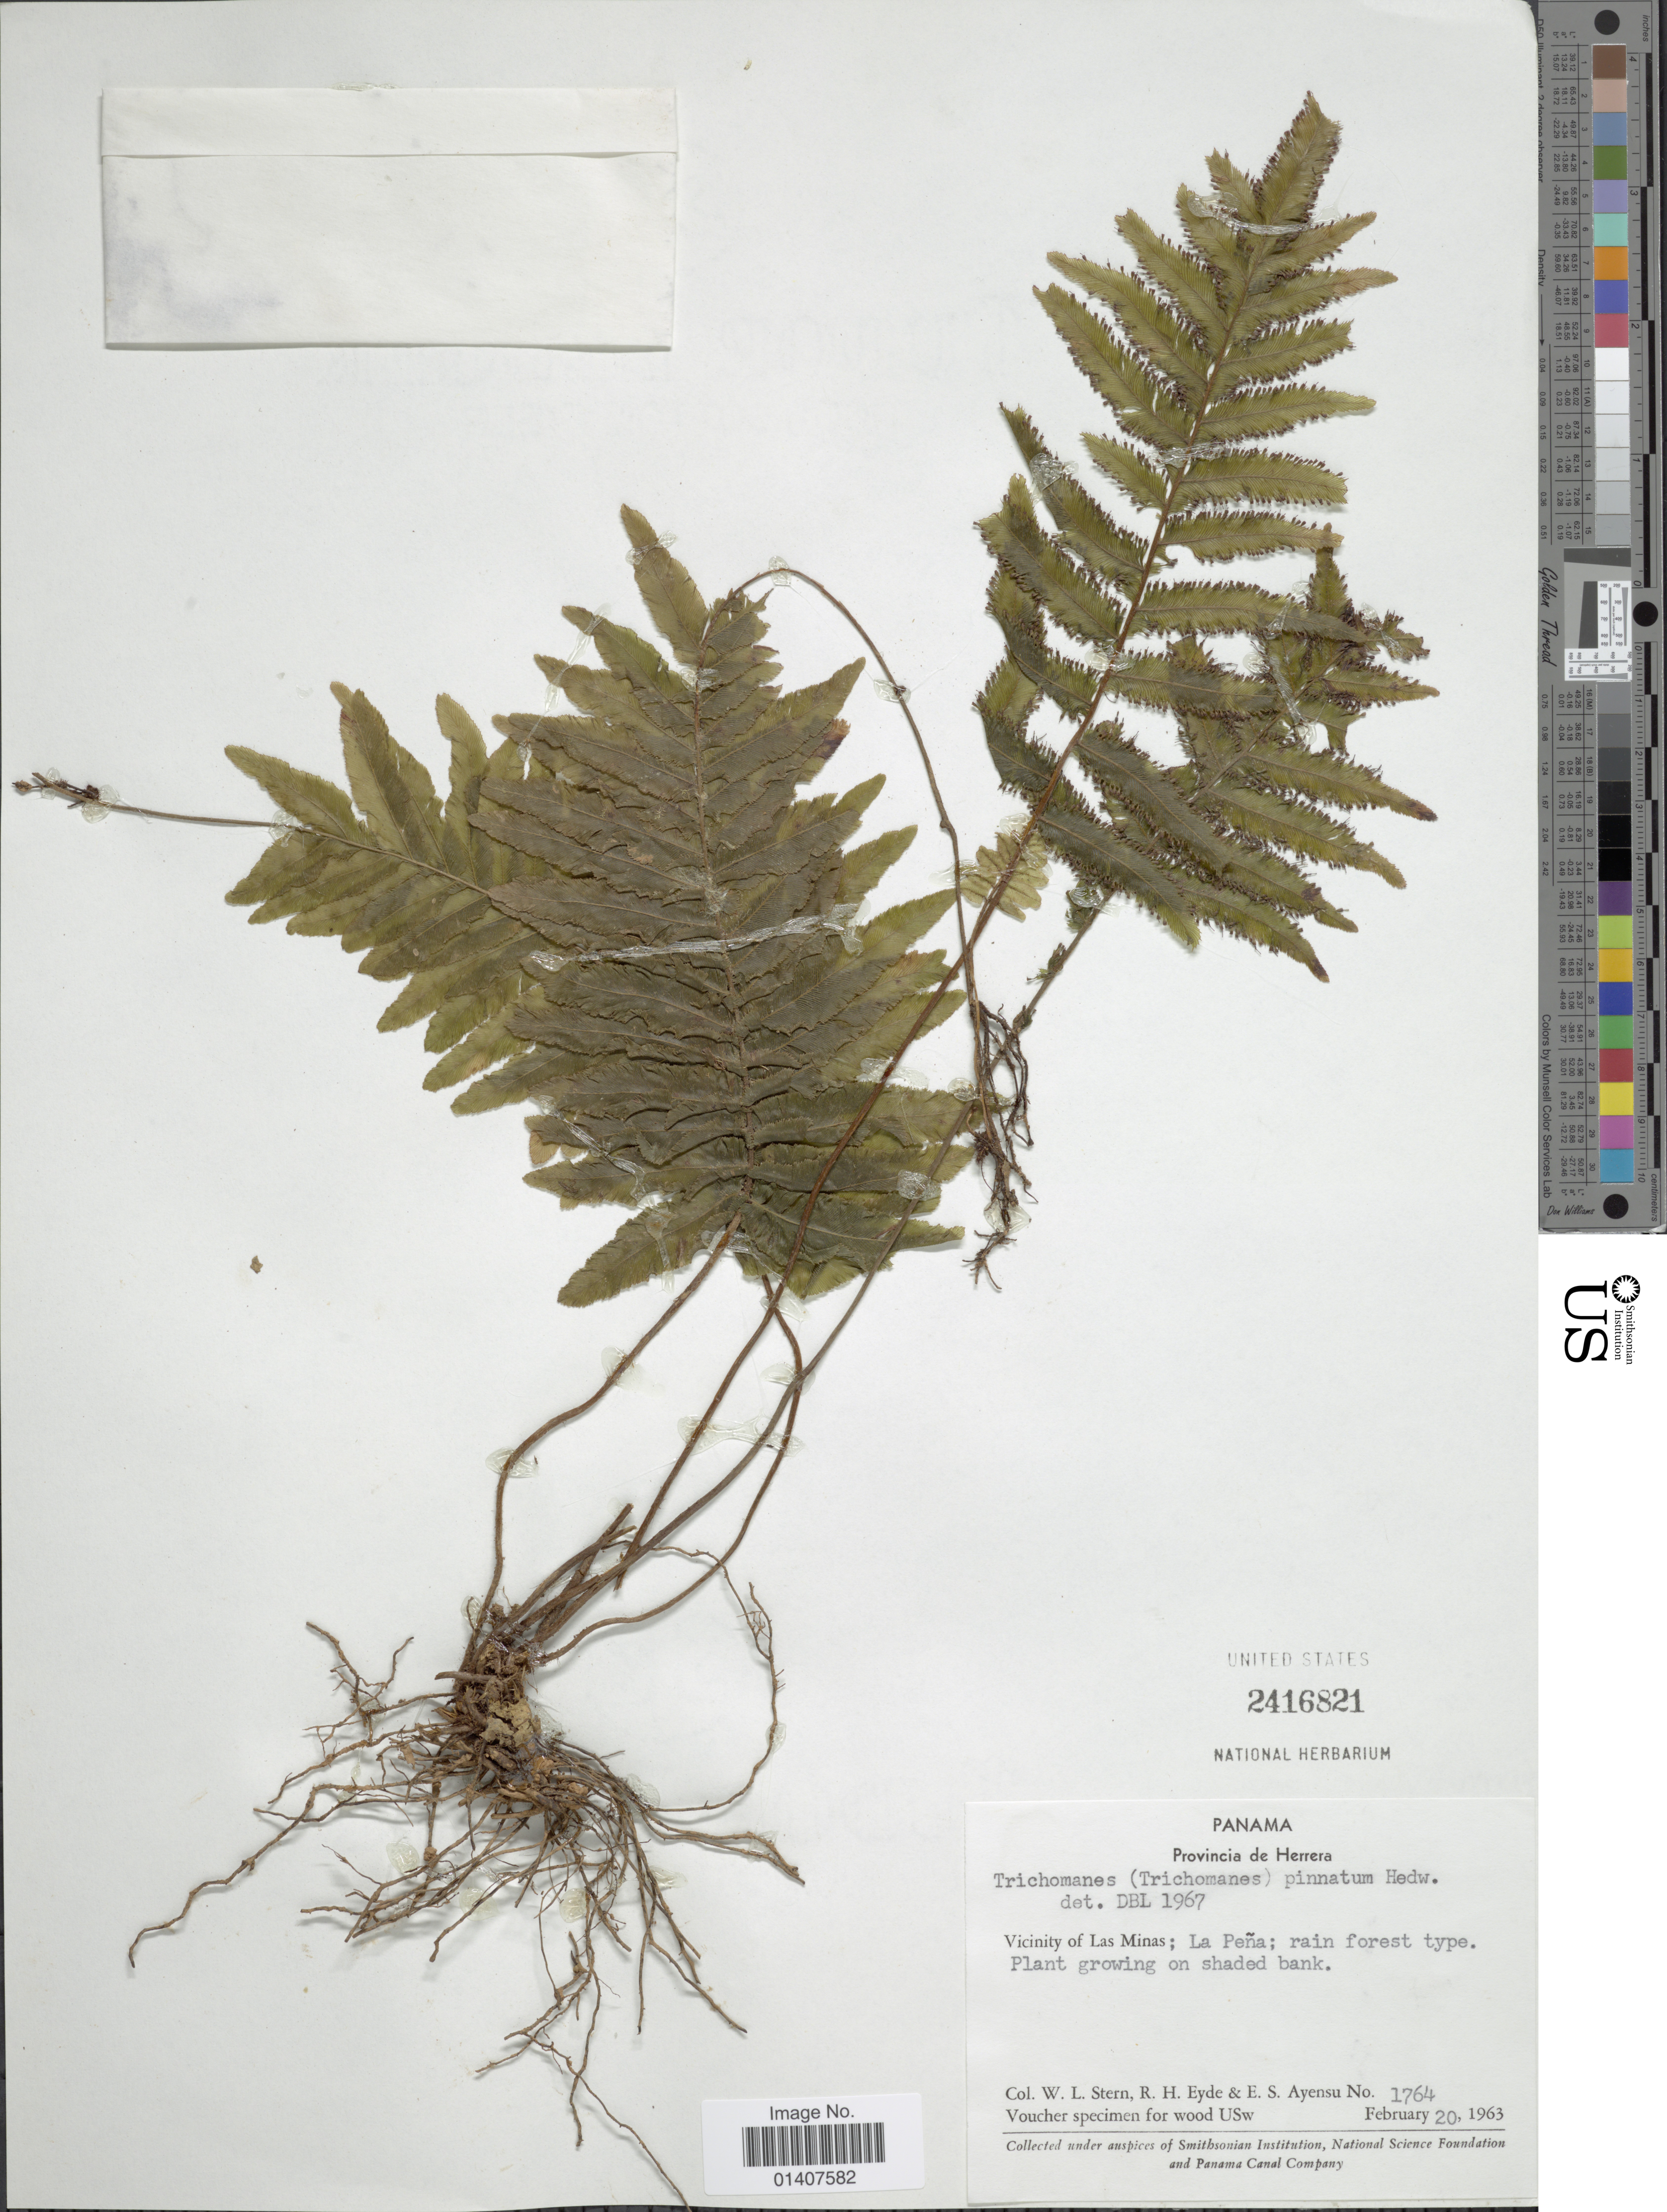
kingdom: Plantae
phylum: Tracheophyta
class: Polypodiopsida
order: Hymenophyllales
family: Hymenophyllaceae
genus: Trichomanes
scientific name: Trichomanes pinnatum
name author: Hedw.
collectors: W. L. Stern, R. H. Eyde & E. S. Ayensu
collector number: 1764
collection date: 1963-02-20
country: Panama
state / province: Herrera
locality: Provincia de Herrera, Vicinity of Las Minas; La Pena; rain forest type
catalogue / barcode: US 2416821